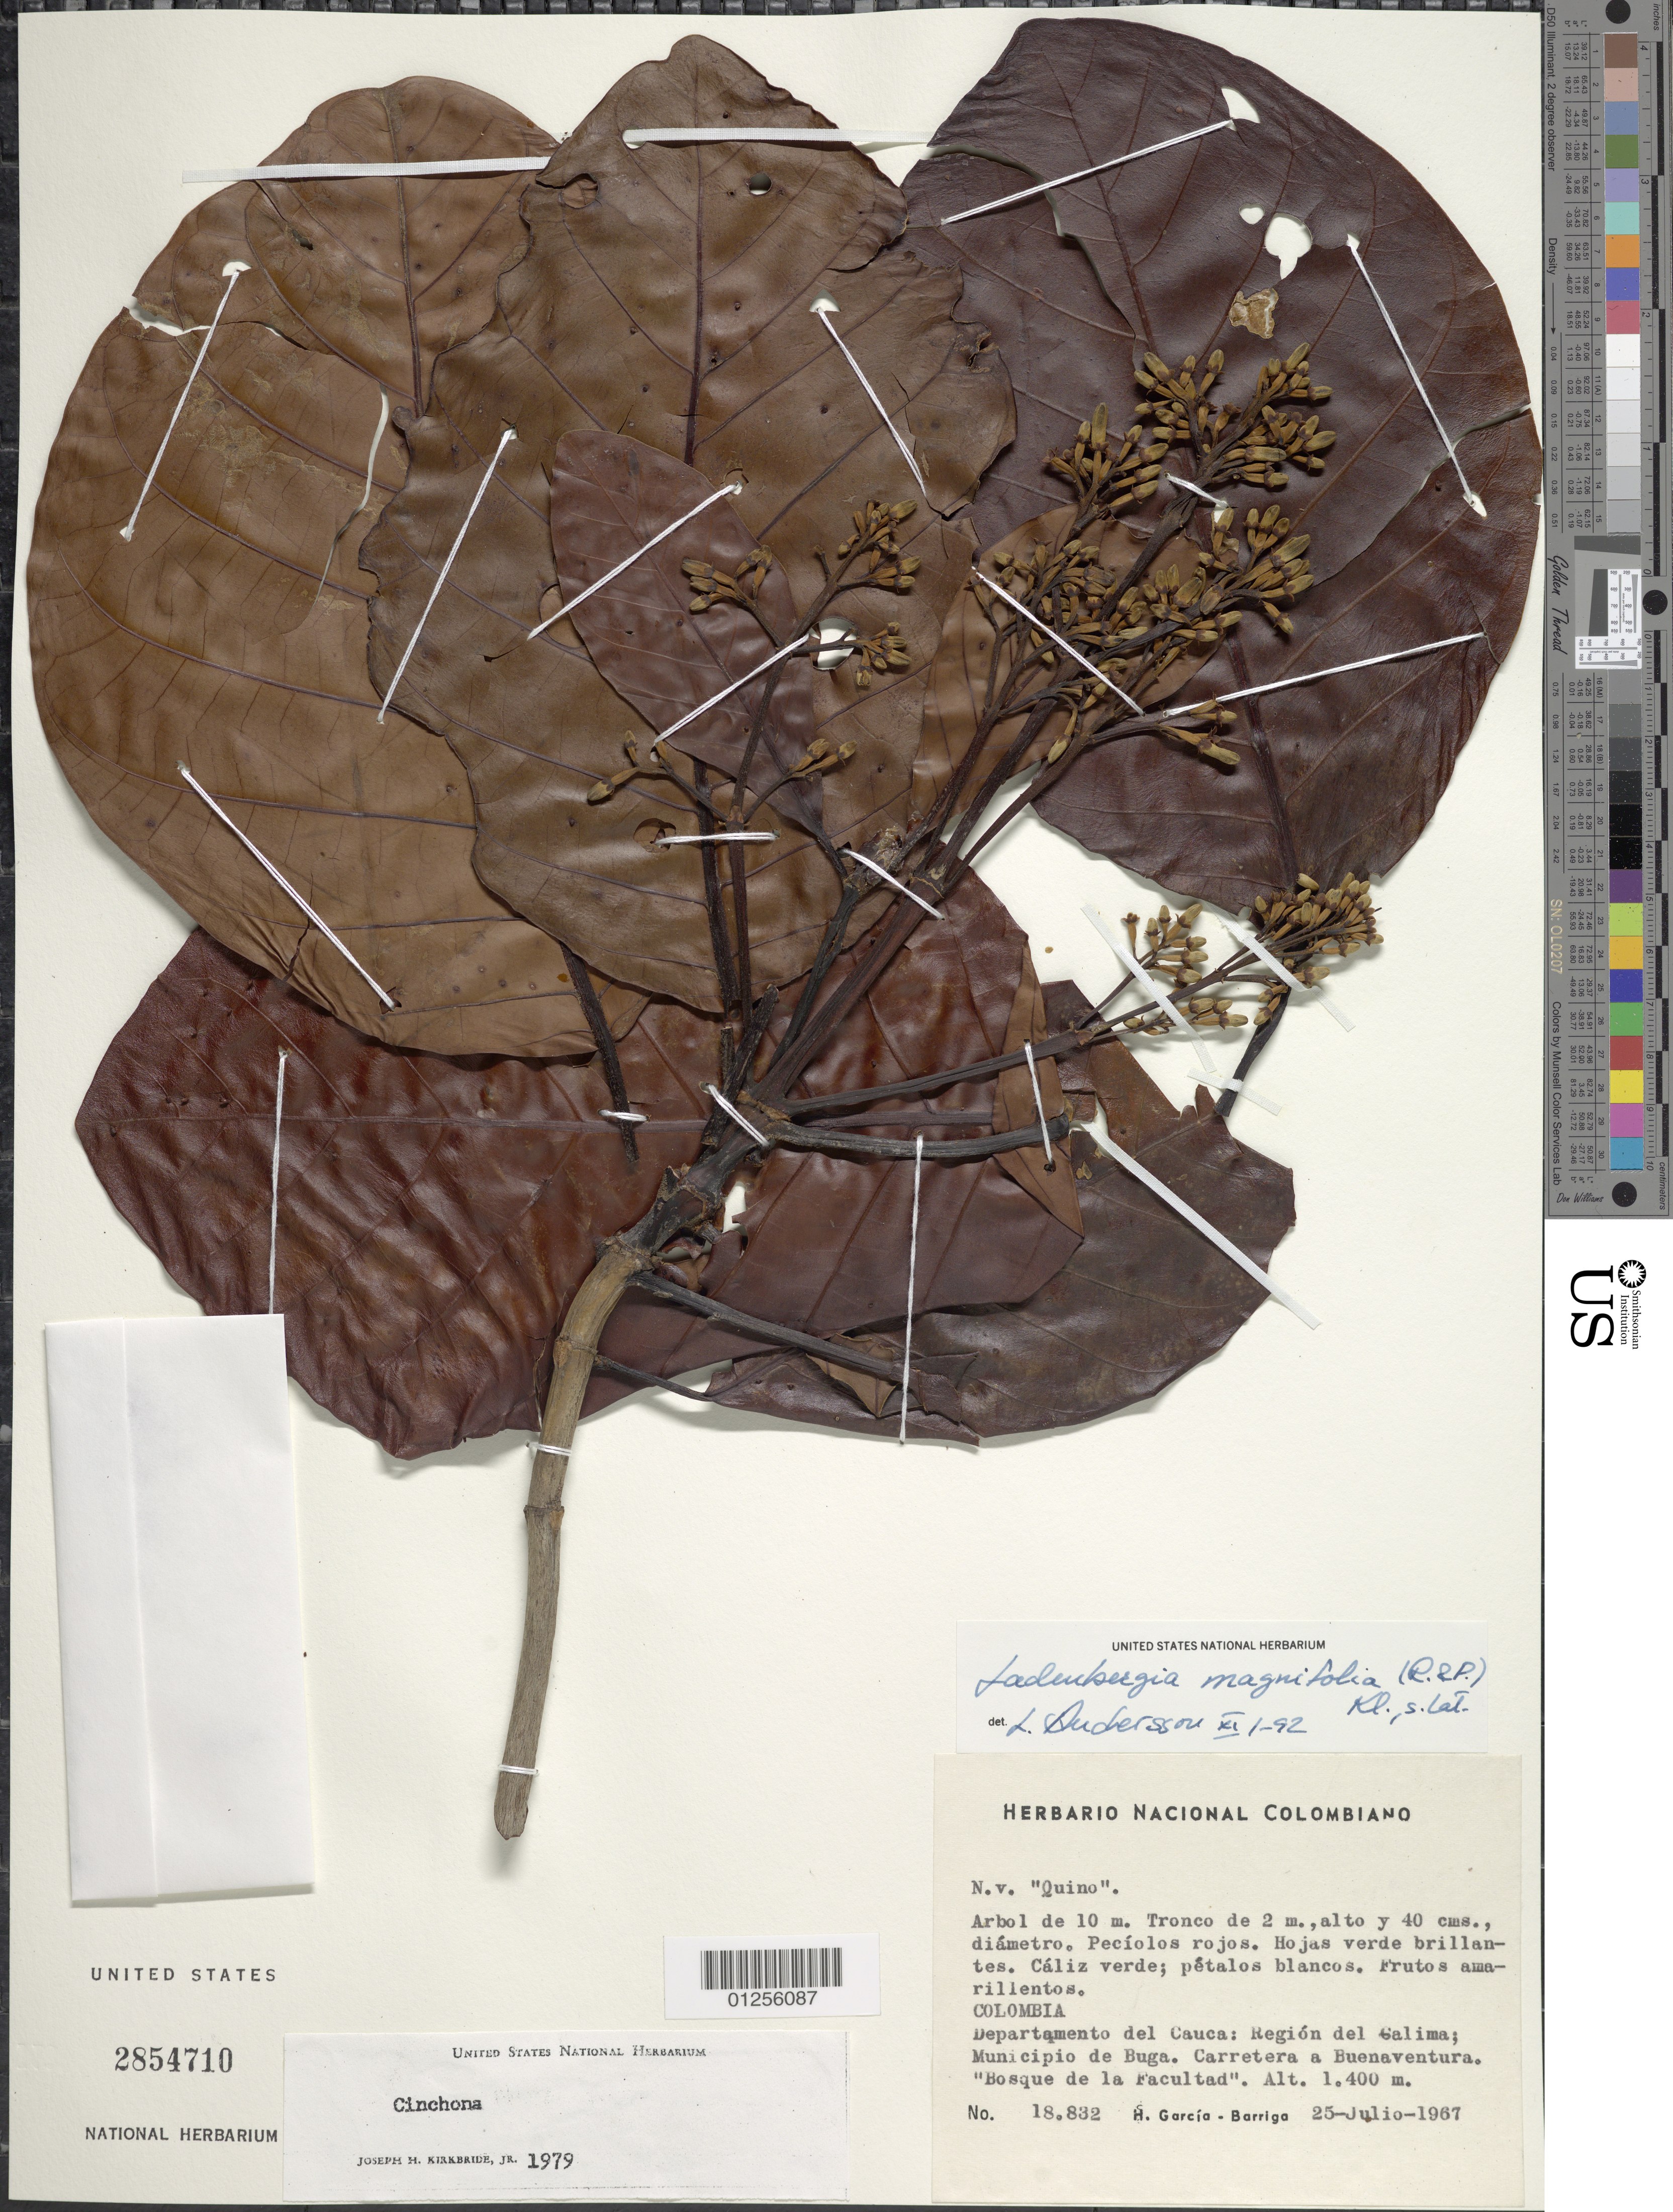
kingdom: Plantae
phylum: Tracheophyta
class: Magnoliopsida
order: Gentianales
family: Rubiaceae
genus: Ladenbergia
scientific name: Ladenbergia magnifolia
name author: (Ruiz & Pav.) Klotzsch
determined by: Andersson, [Bengt] Lennart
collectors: H. García Barriga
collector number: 18832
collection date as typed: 25 July 1967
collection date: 1967-07-25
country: Colombia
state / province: Cauca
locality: Region del Calima; Mun. de Buga. Carretera a Buenaventura. "Bosque de la Facultad"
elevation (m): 1400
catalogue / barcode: US 2854710